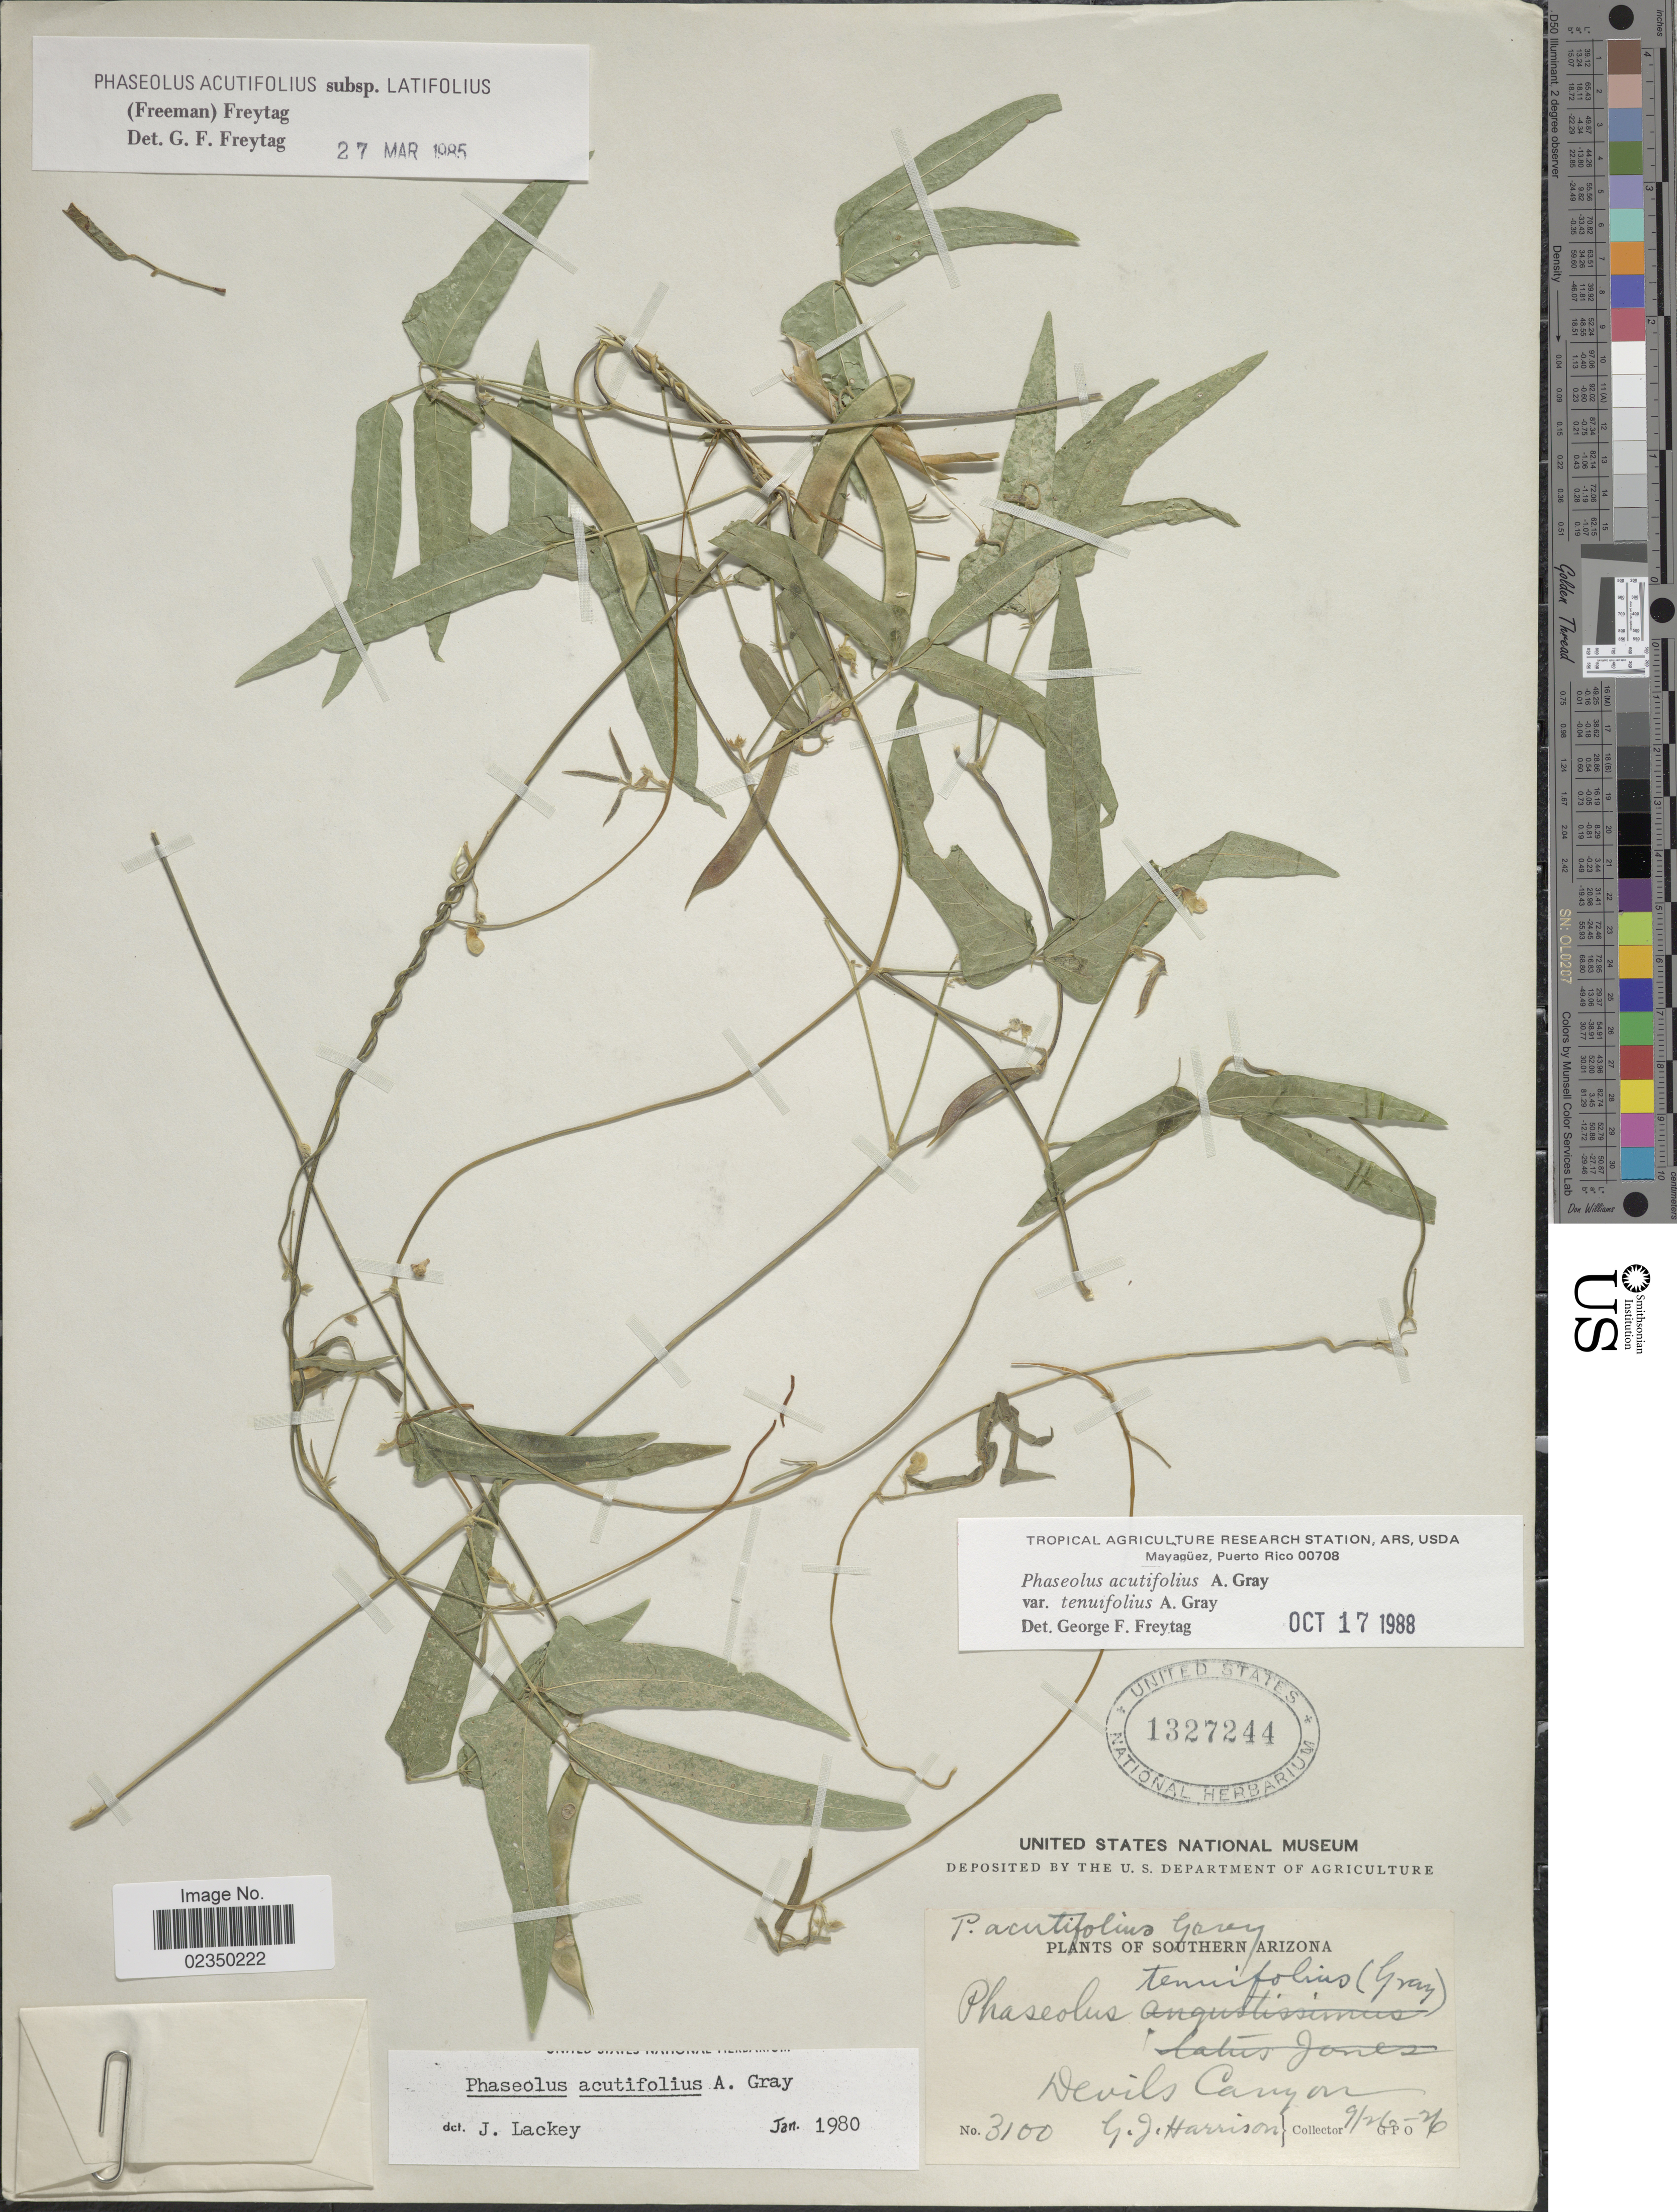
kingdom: Plantae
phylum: Tracheophyta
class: Magnoliopsida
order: Fabales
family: Fabaceae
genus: Phaseolus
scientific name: Phaseolus acutifolius var. tenuifolius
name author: A. Gray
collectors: G. J. Harrison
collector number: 3100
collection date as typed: Transcribed d/m/y: 26/9/26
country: United States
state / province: Arizona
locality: Southern Arizona, Devils Canyon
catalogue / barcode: US 1327244